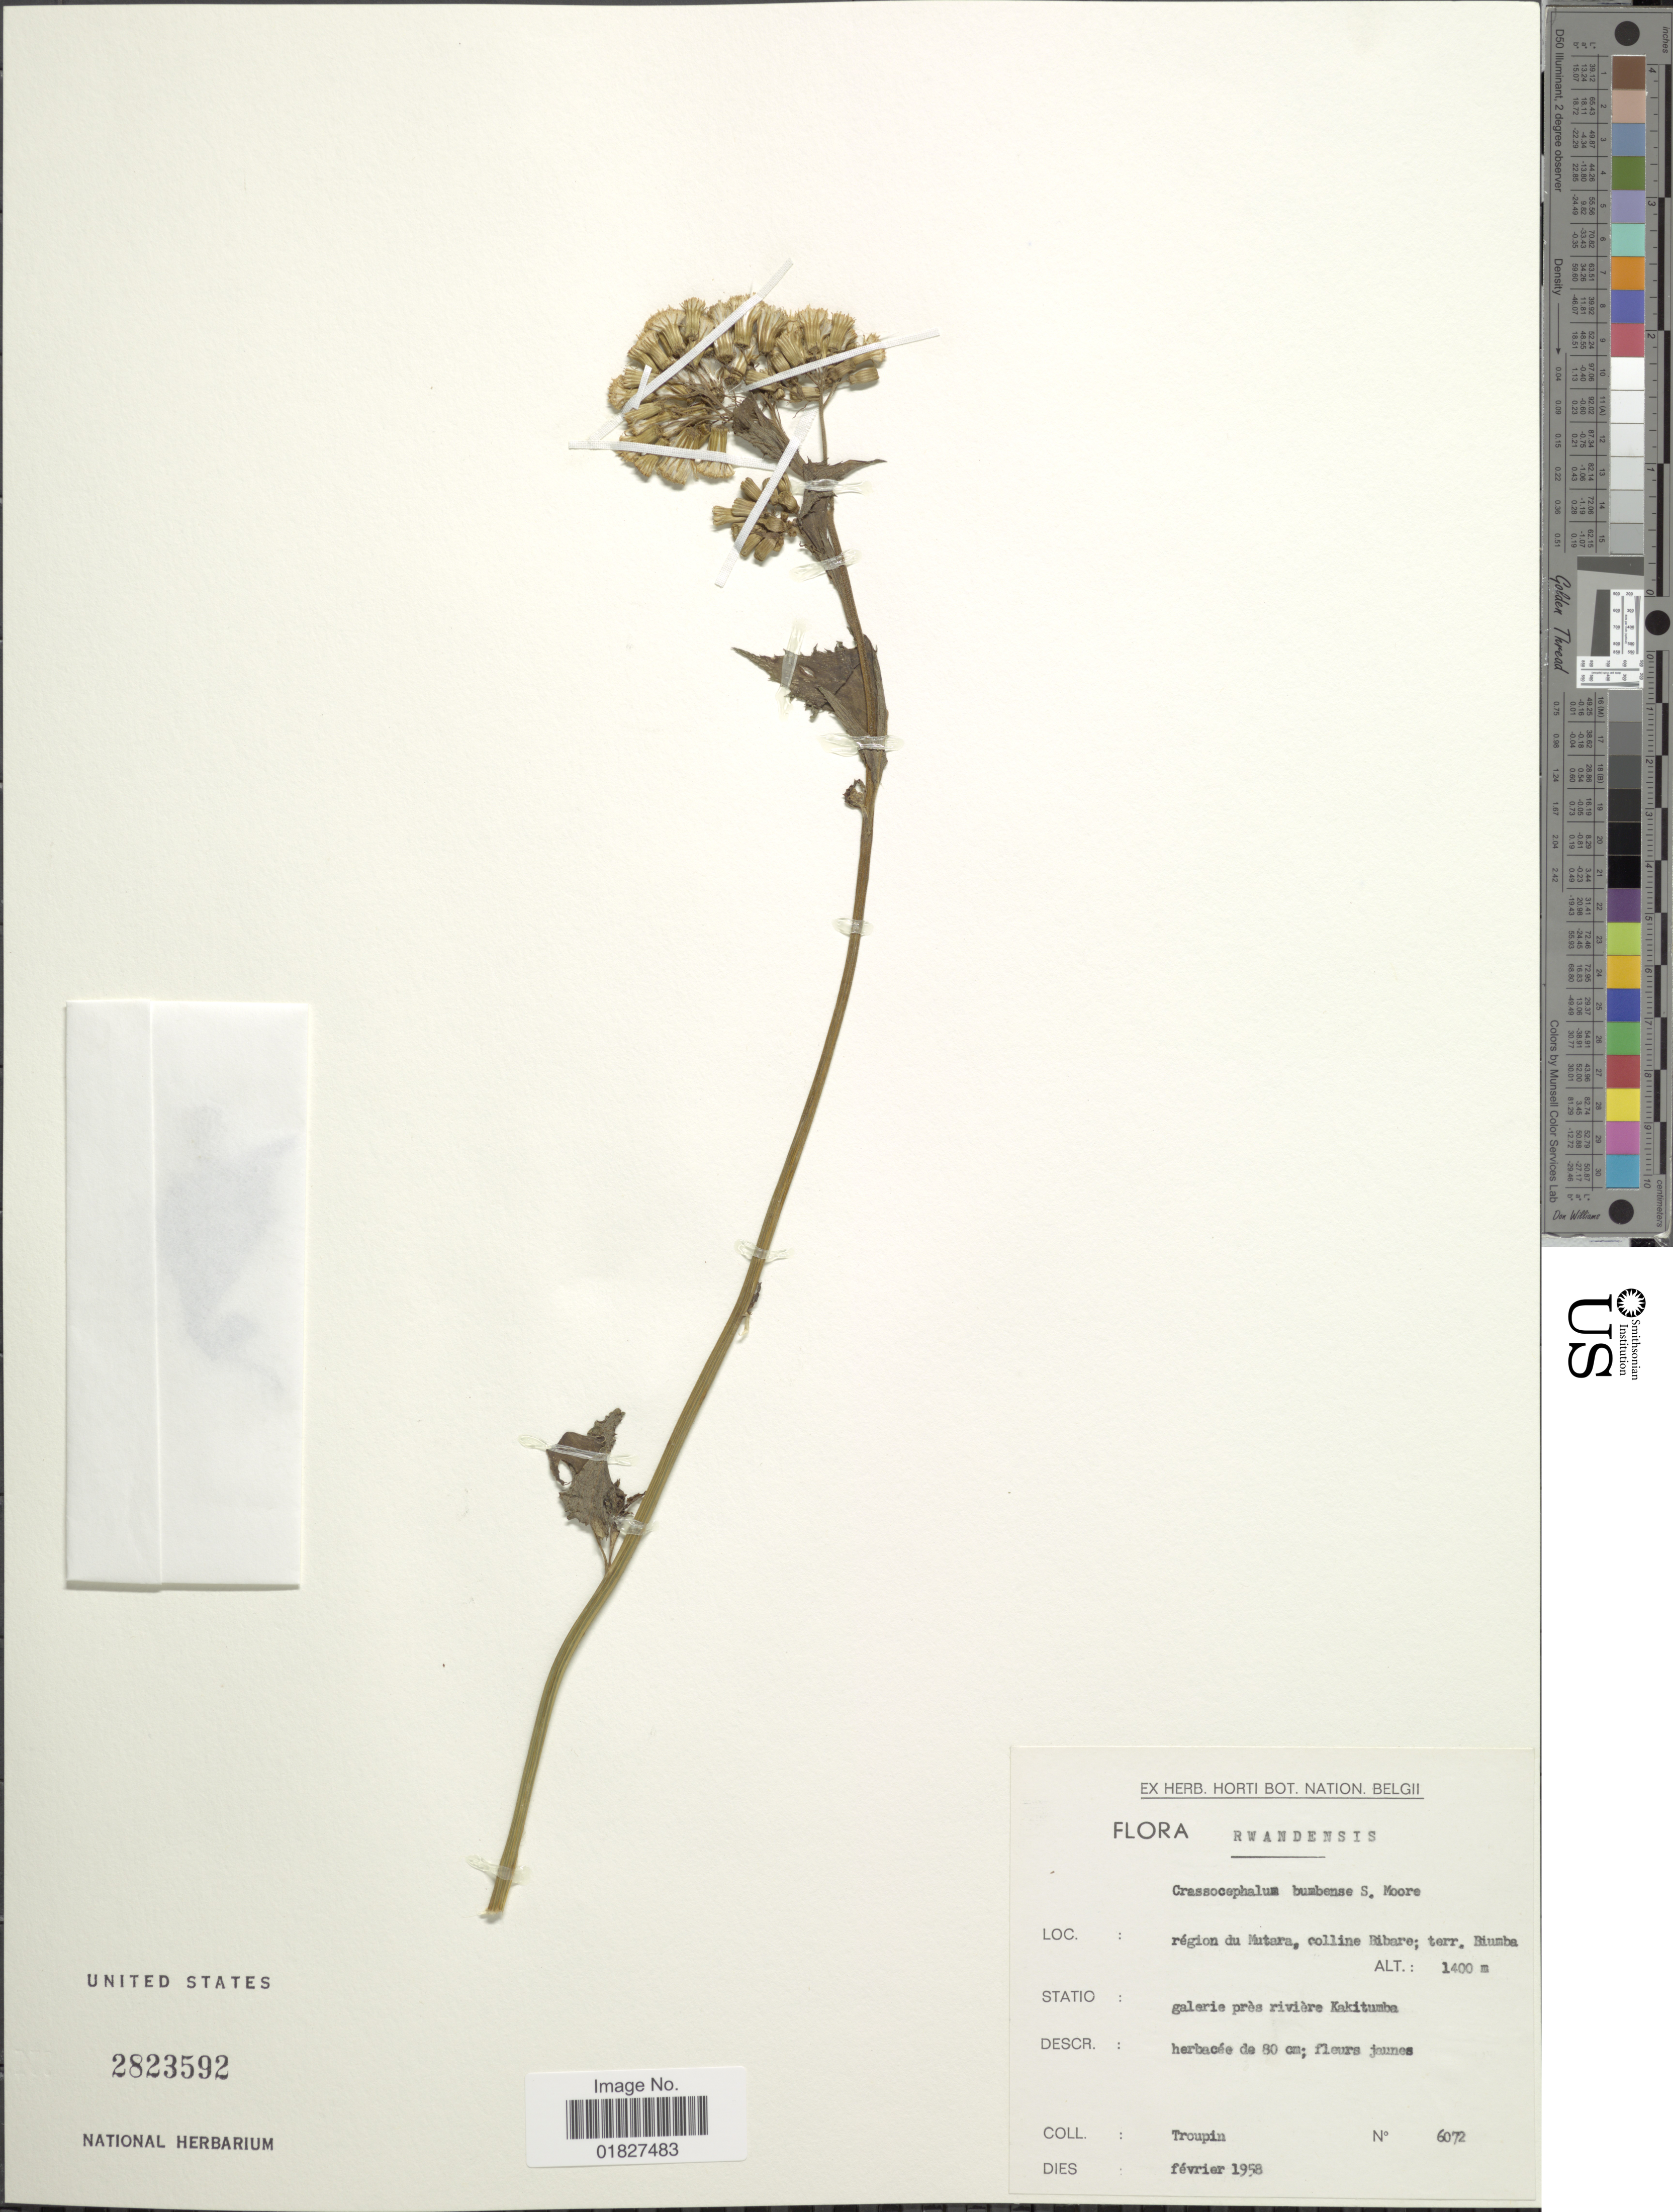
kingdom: Plantae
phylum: Tracheophyta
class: Magnoliopsida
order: Asterales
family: Asteraceae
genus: Crassocephalum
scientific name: Crassocephalum bumbense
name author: S. Moore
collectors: Troupin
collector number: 6072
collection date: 1958-02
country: Rwanda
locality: Region du Mutara, colline Ribare, terr. Riumba, pres riviere Kakitumba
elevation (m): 1400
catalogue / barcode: US 2823592